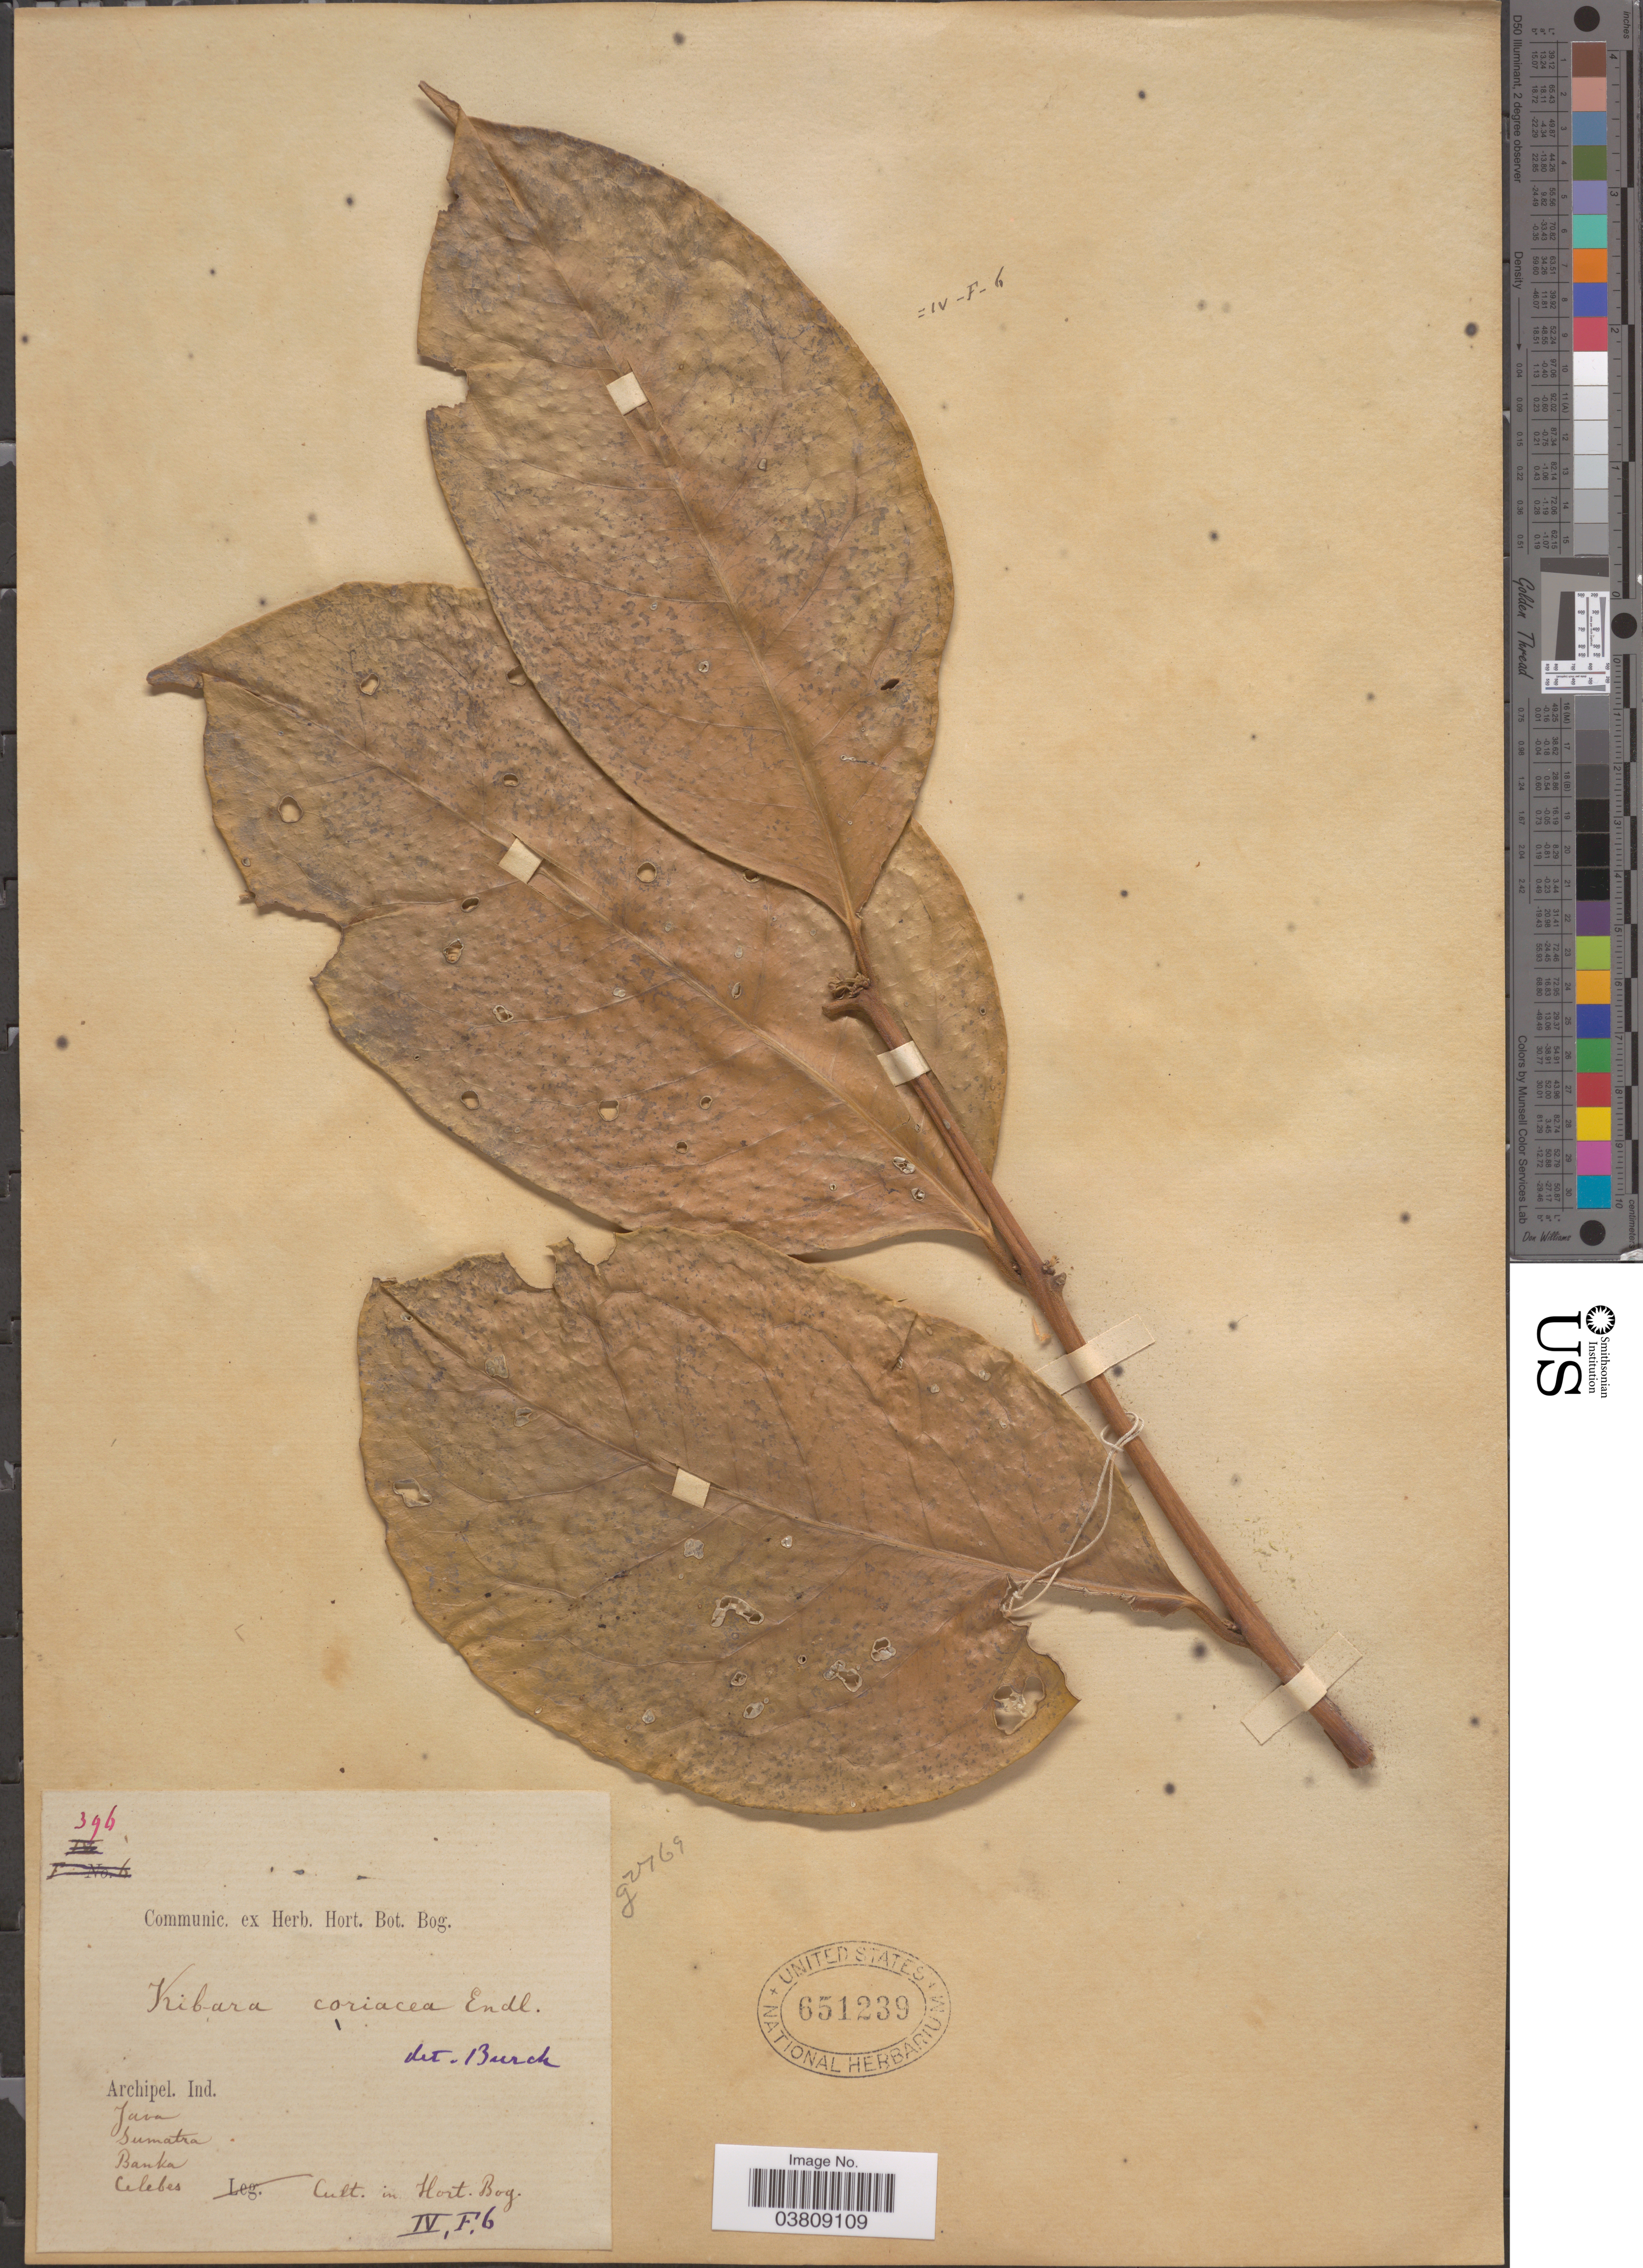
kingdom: Plantae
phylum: Tracheophyta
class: Magnoliopsida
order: Laurales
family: Monimiaceae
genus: Kibara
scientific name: Kibara coriacea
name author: (Blume) Hook. f. & Thomson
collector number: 396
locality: Cult. in Hort. Bog. IV, F, 6.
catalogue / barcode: US 651239